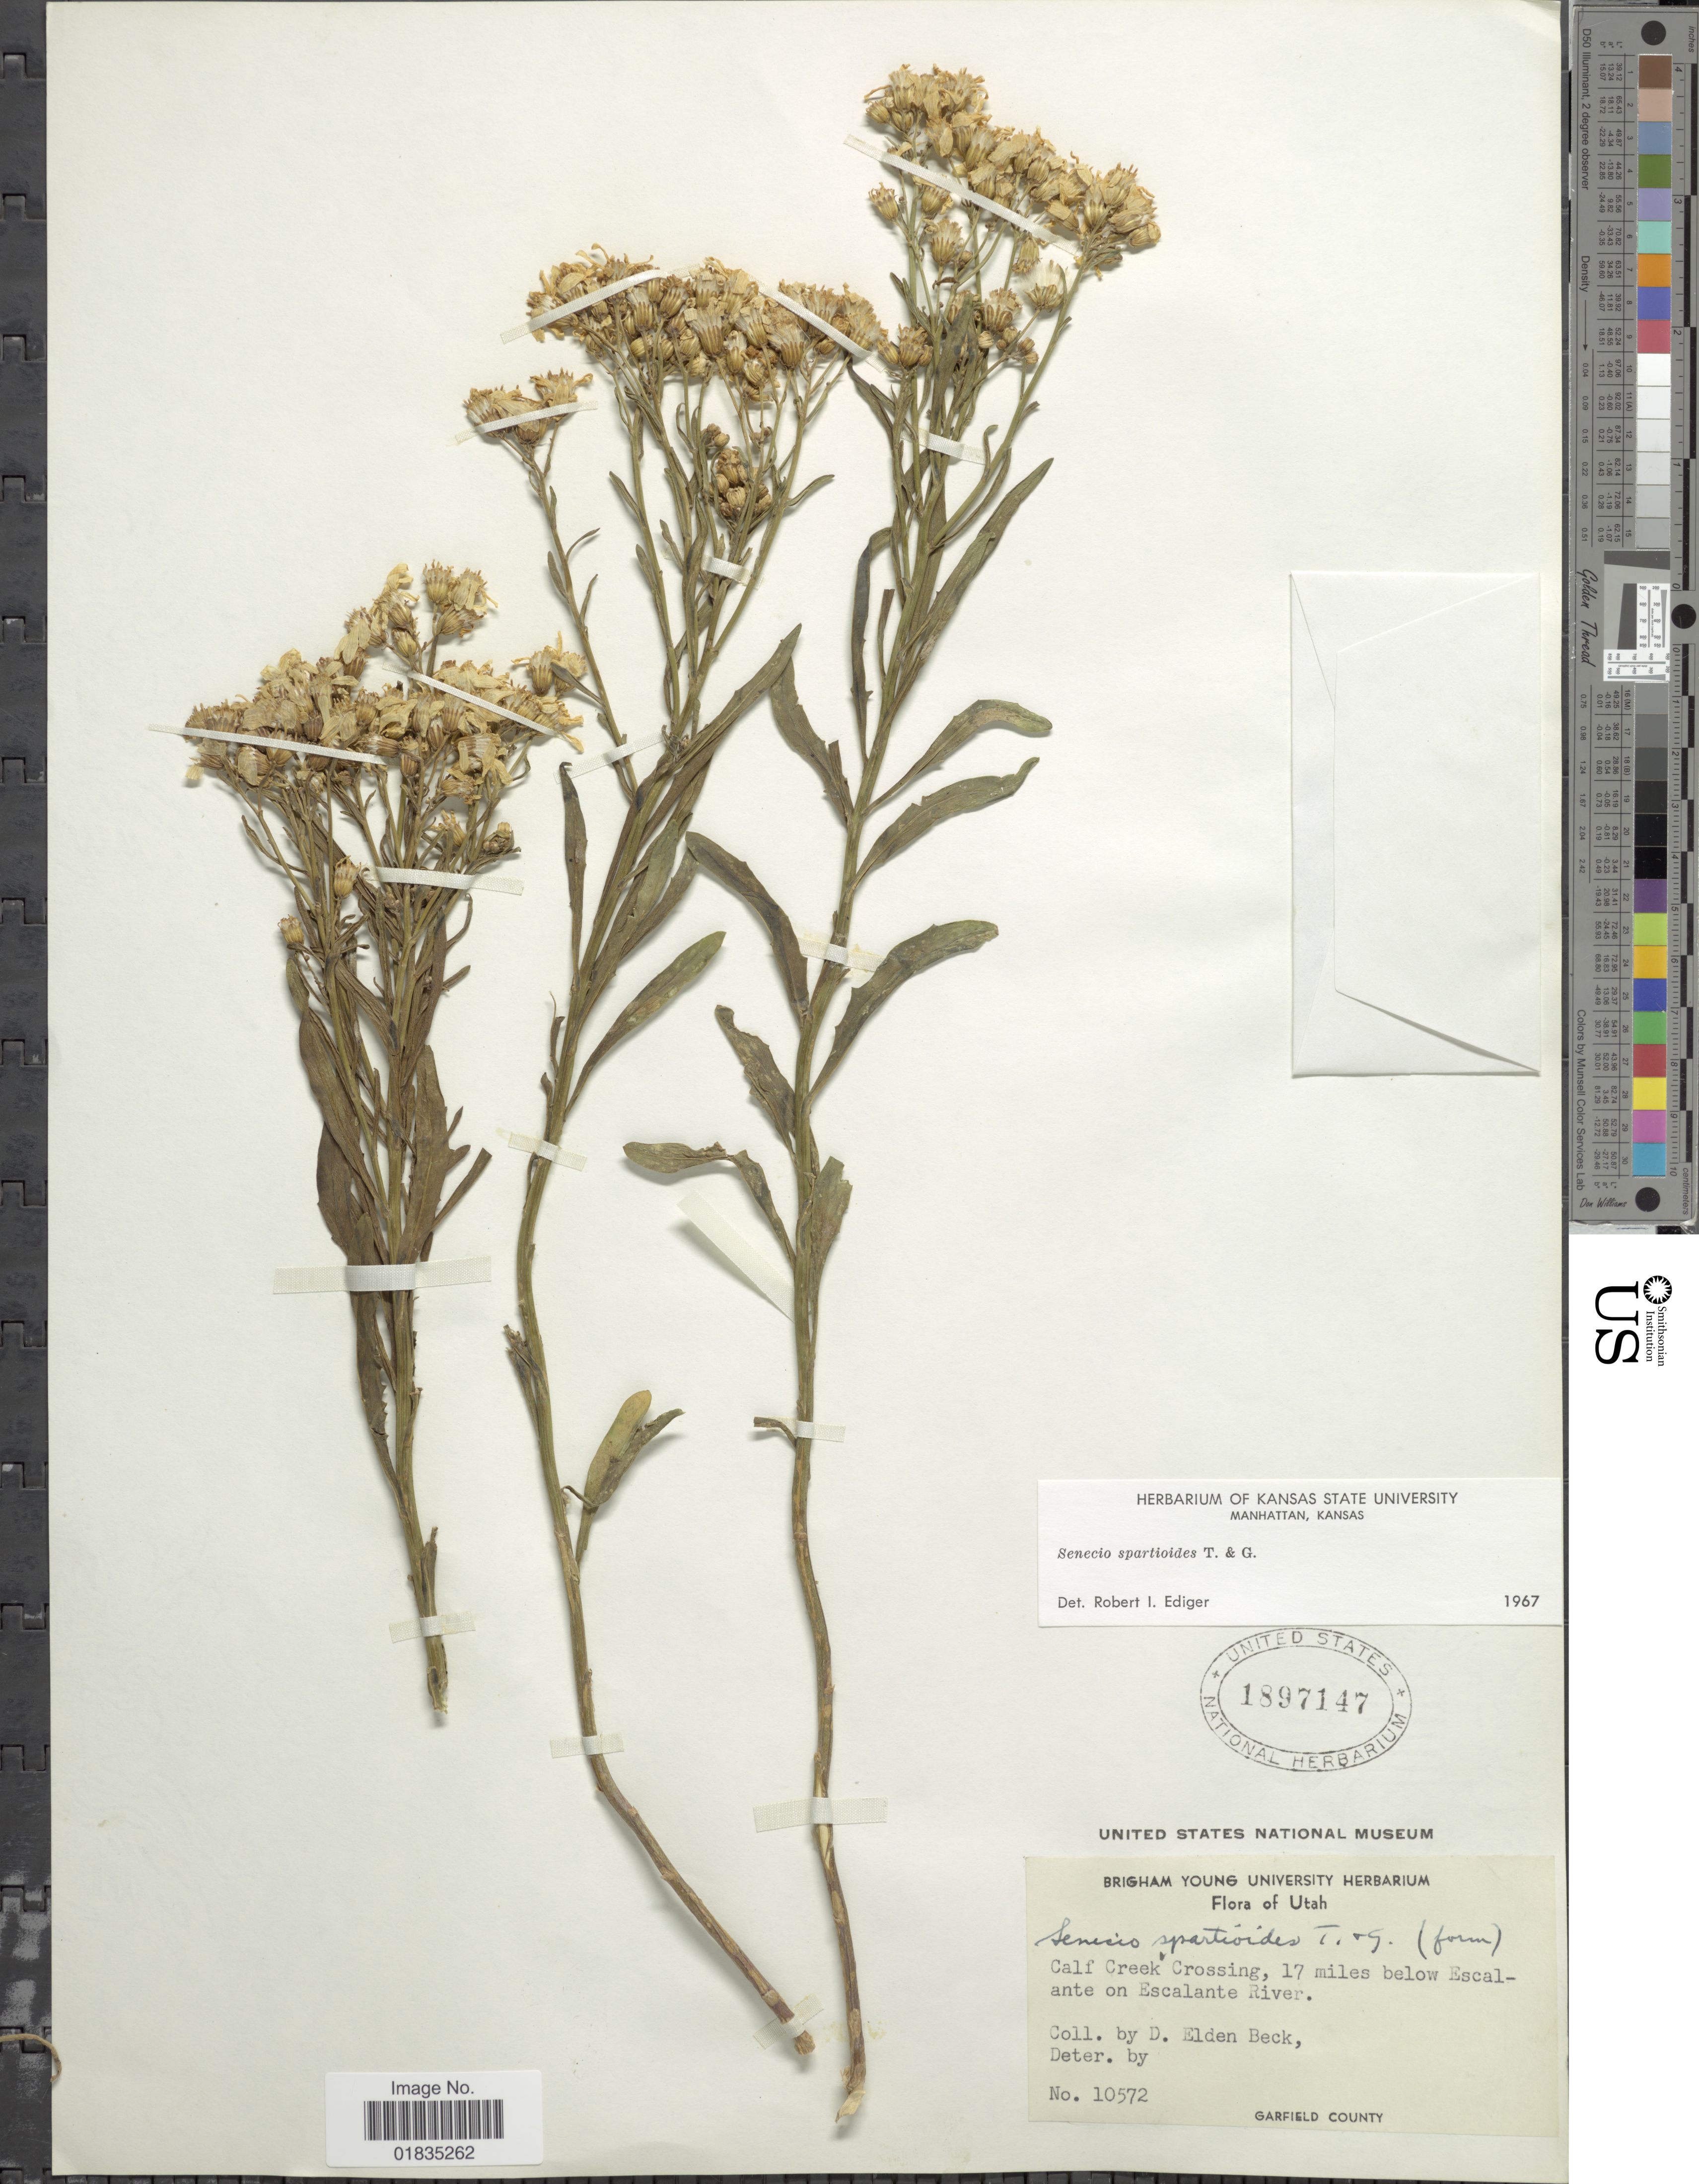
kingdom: Plantae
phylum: Tracheophyta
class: Magnoliopsida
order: Asterales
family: Asteraceae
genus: Senecio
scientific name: Senecio spartioides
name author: Torr. & A. Gray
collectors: E.D. Beck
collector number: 10572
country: United States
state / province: Utah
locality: Calf Creek Crossing, 17 miles below Escalante on Escalante River, Garfield County.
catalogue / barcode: US 1897147